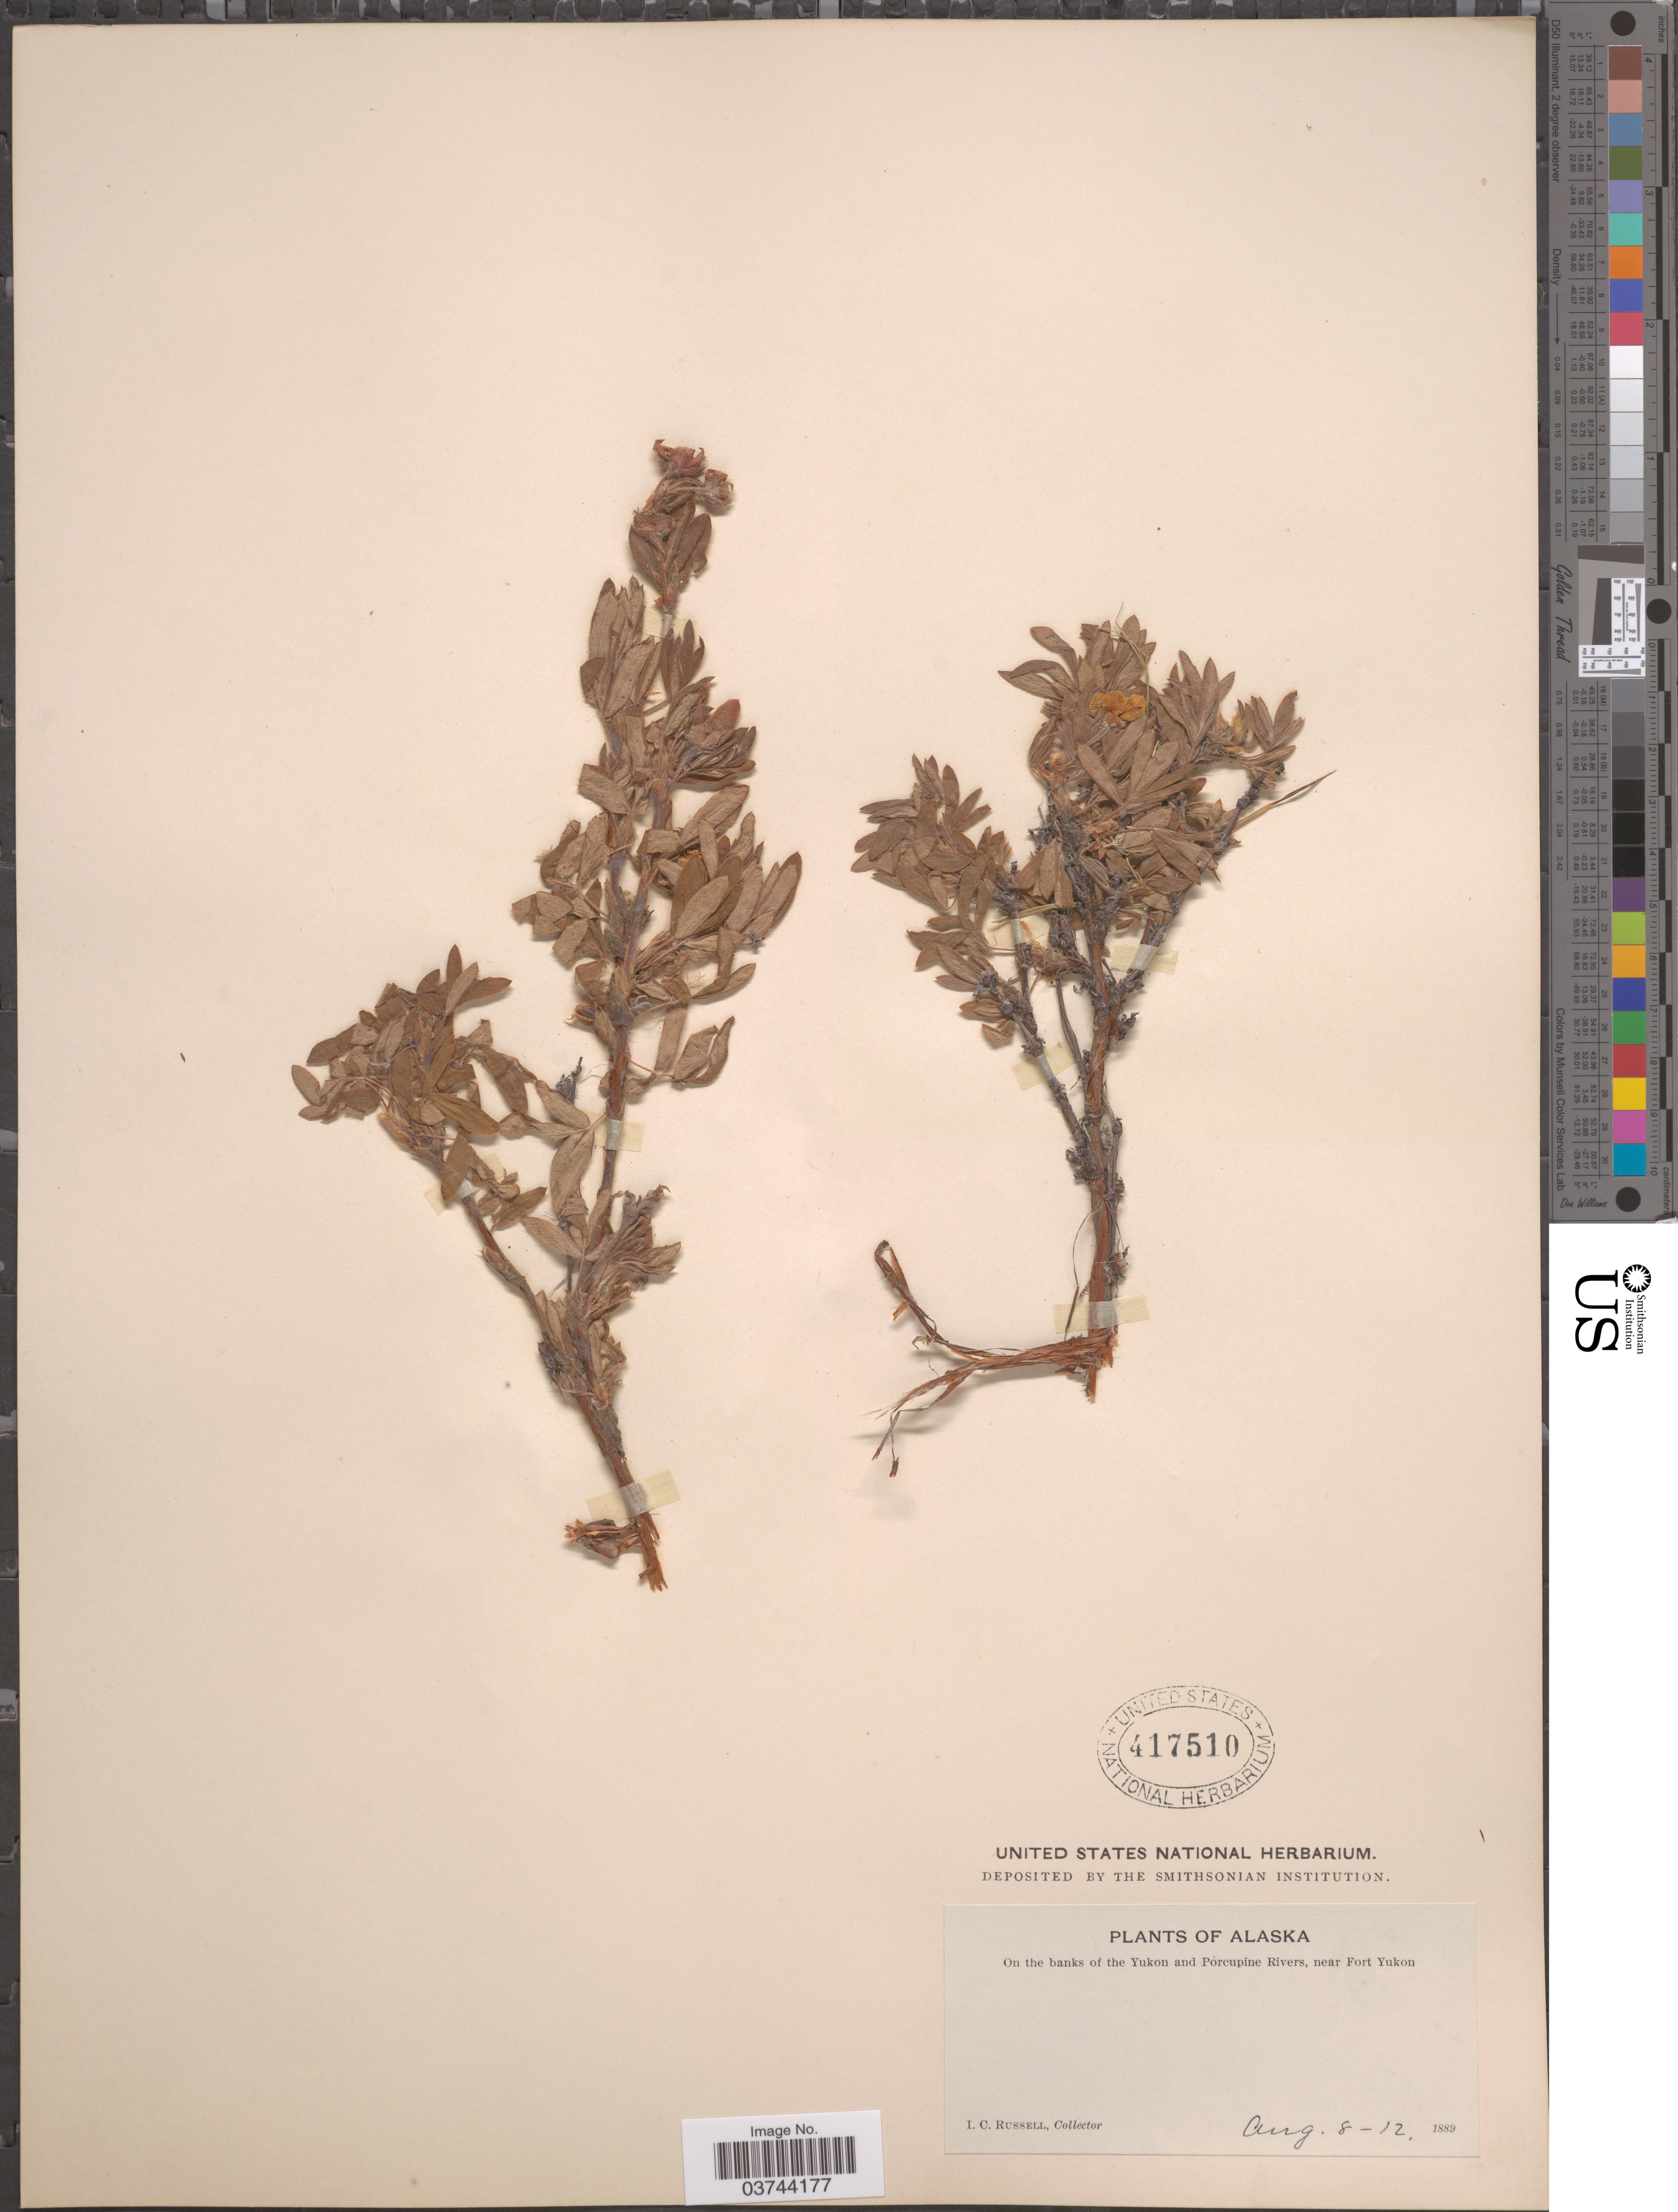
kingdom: Plantae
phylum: Tracheophyta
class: Magnoliopsida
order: Rosales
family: Rosaceae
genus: Dasiphora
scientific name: Dasiphora fruticosa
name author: (L.) Rydb.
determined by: Strong, Mark T., (BOT), Smithsonian Institution - National Museum of Natural History (UNITED STATES)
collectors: I. C. Russell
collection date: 1889-08-08/1889-08-12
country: United States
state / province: Alaska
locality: On the banks of the Yukon and Porcupine Rivers, near Fort Yukon.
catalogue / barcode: US 417510